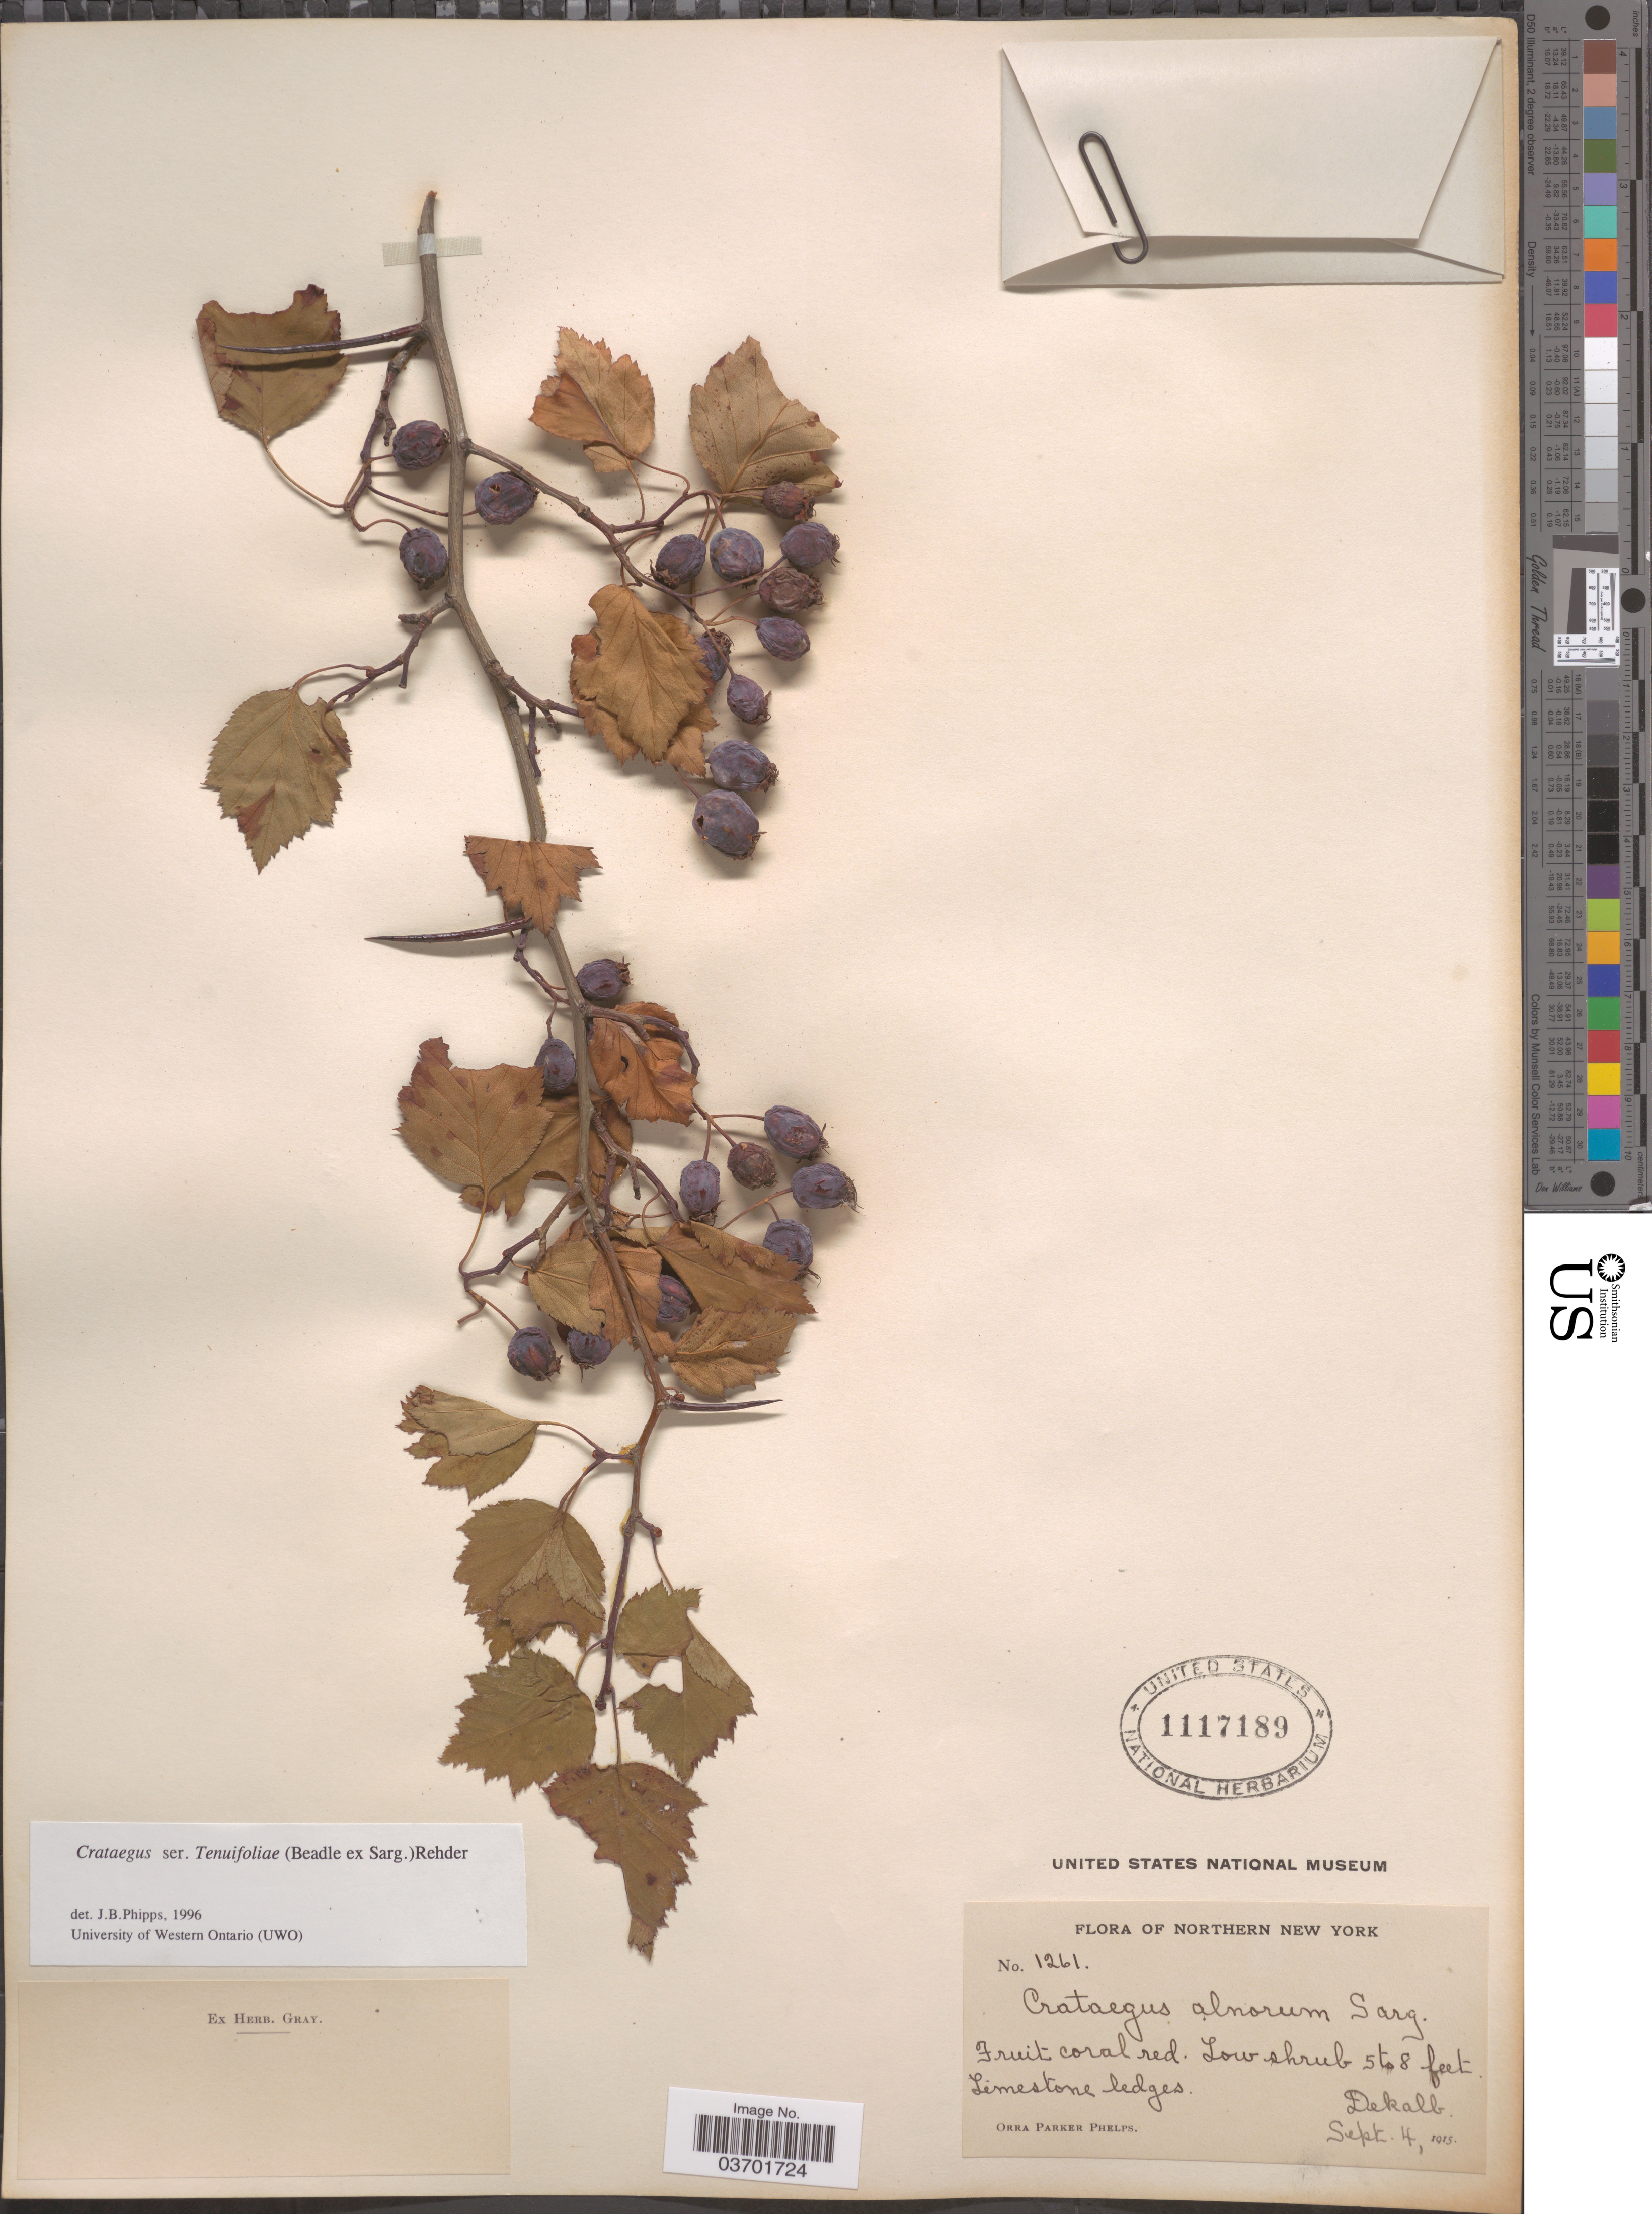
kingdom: Plantae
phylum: Tracheophyta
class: Magnoliopsida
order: Rosales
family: Rosaceae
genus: Crataegus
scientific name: Crataegus schuettei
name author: Ashe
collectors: O. P. Phelps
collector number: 1261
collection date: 1915-09-04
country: United States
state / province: New York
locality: Northern New York. Dekalb.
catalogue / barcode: US 1117189